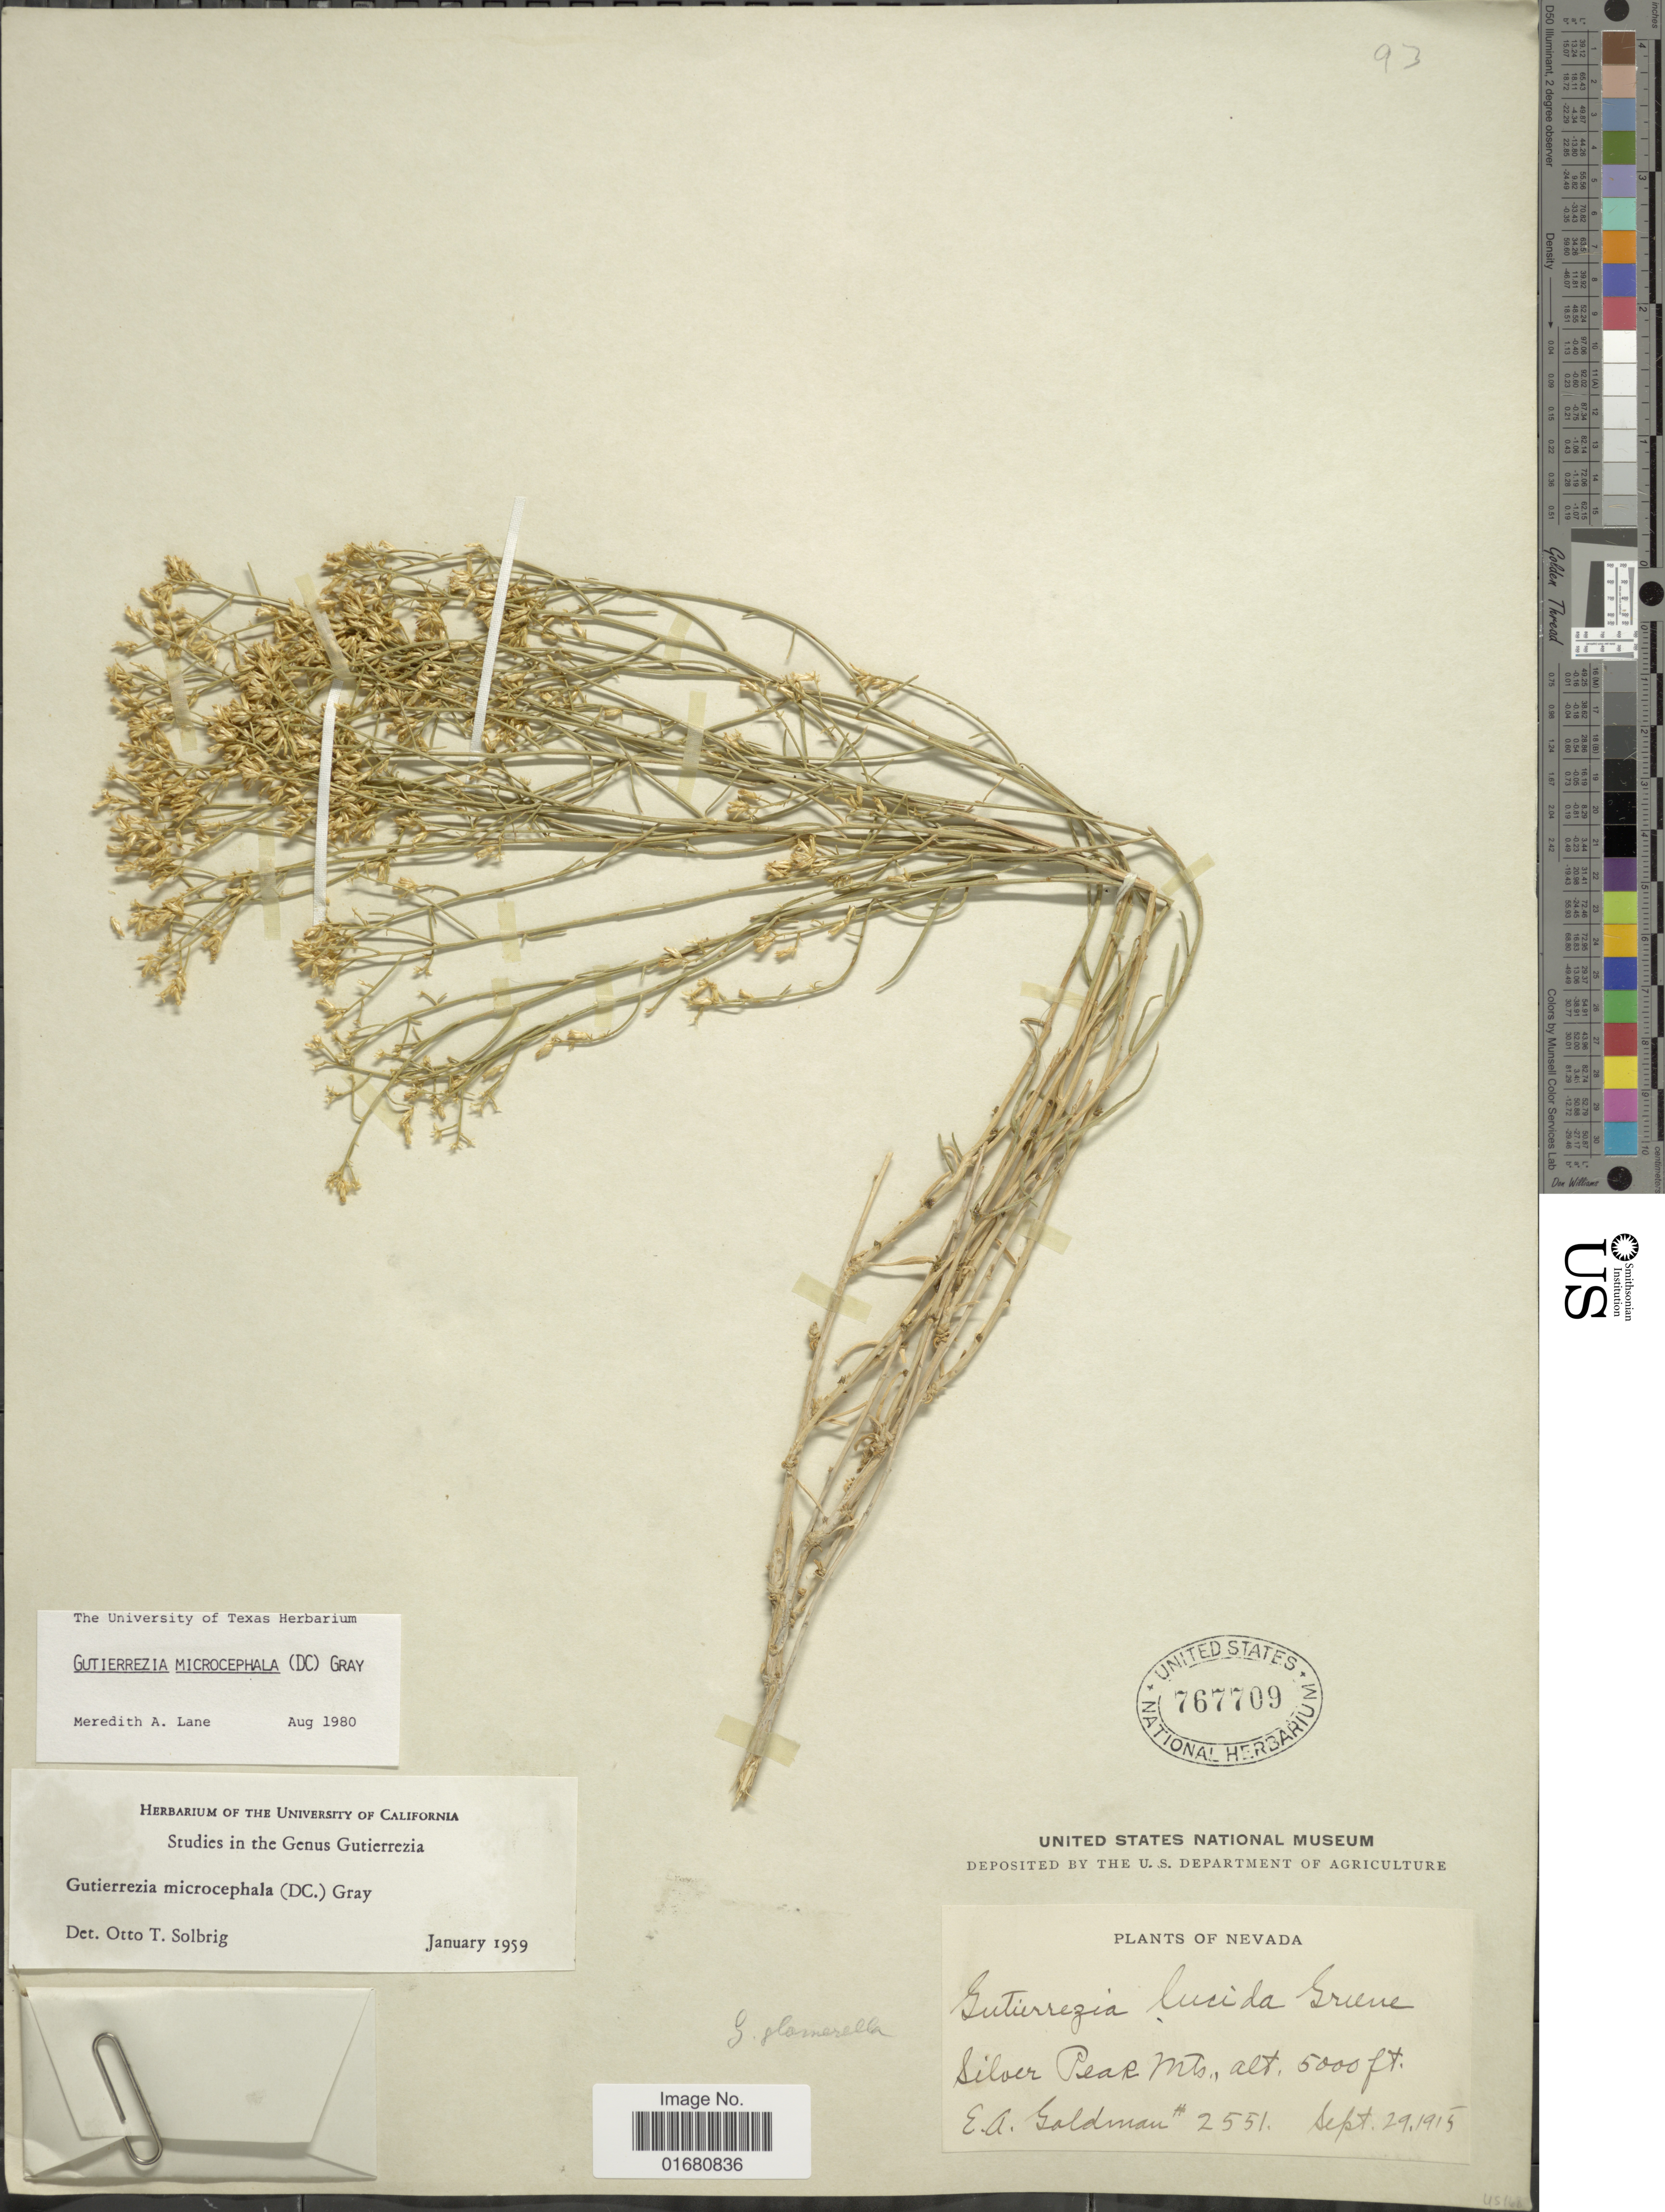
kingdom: Plantae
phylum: Tracheophyta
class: Magnoliopsida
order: Asterales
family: Asteraceae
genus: Gutierrezia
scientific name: Gutierrezia microcephala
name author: (DC.) A. Gray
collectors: E. A. Goldman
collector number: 2551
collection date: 1915-09-29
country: United States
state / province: Nevada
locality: Siloer Pear Mts.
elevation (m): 1524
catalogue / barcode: US 767709